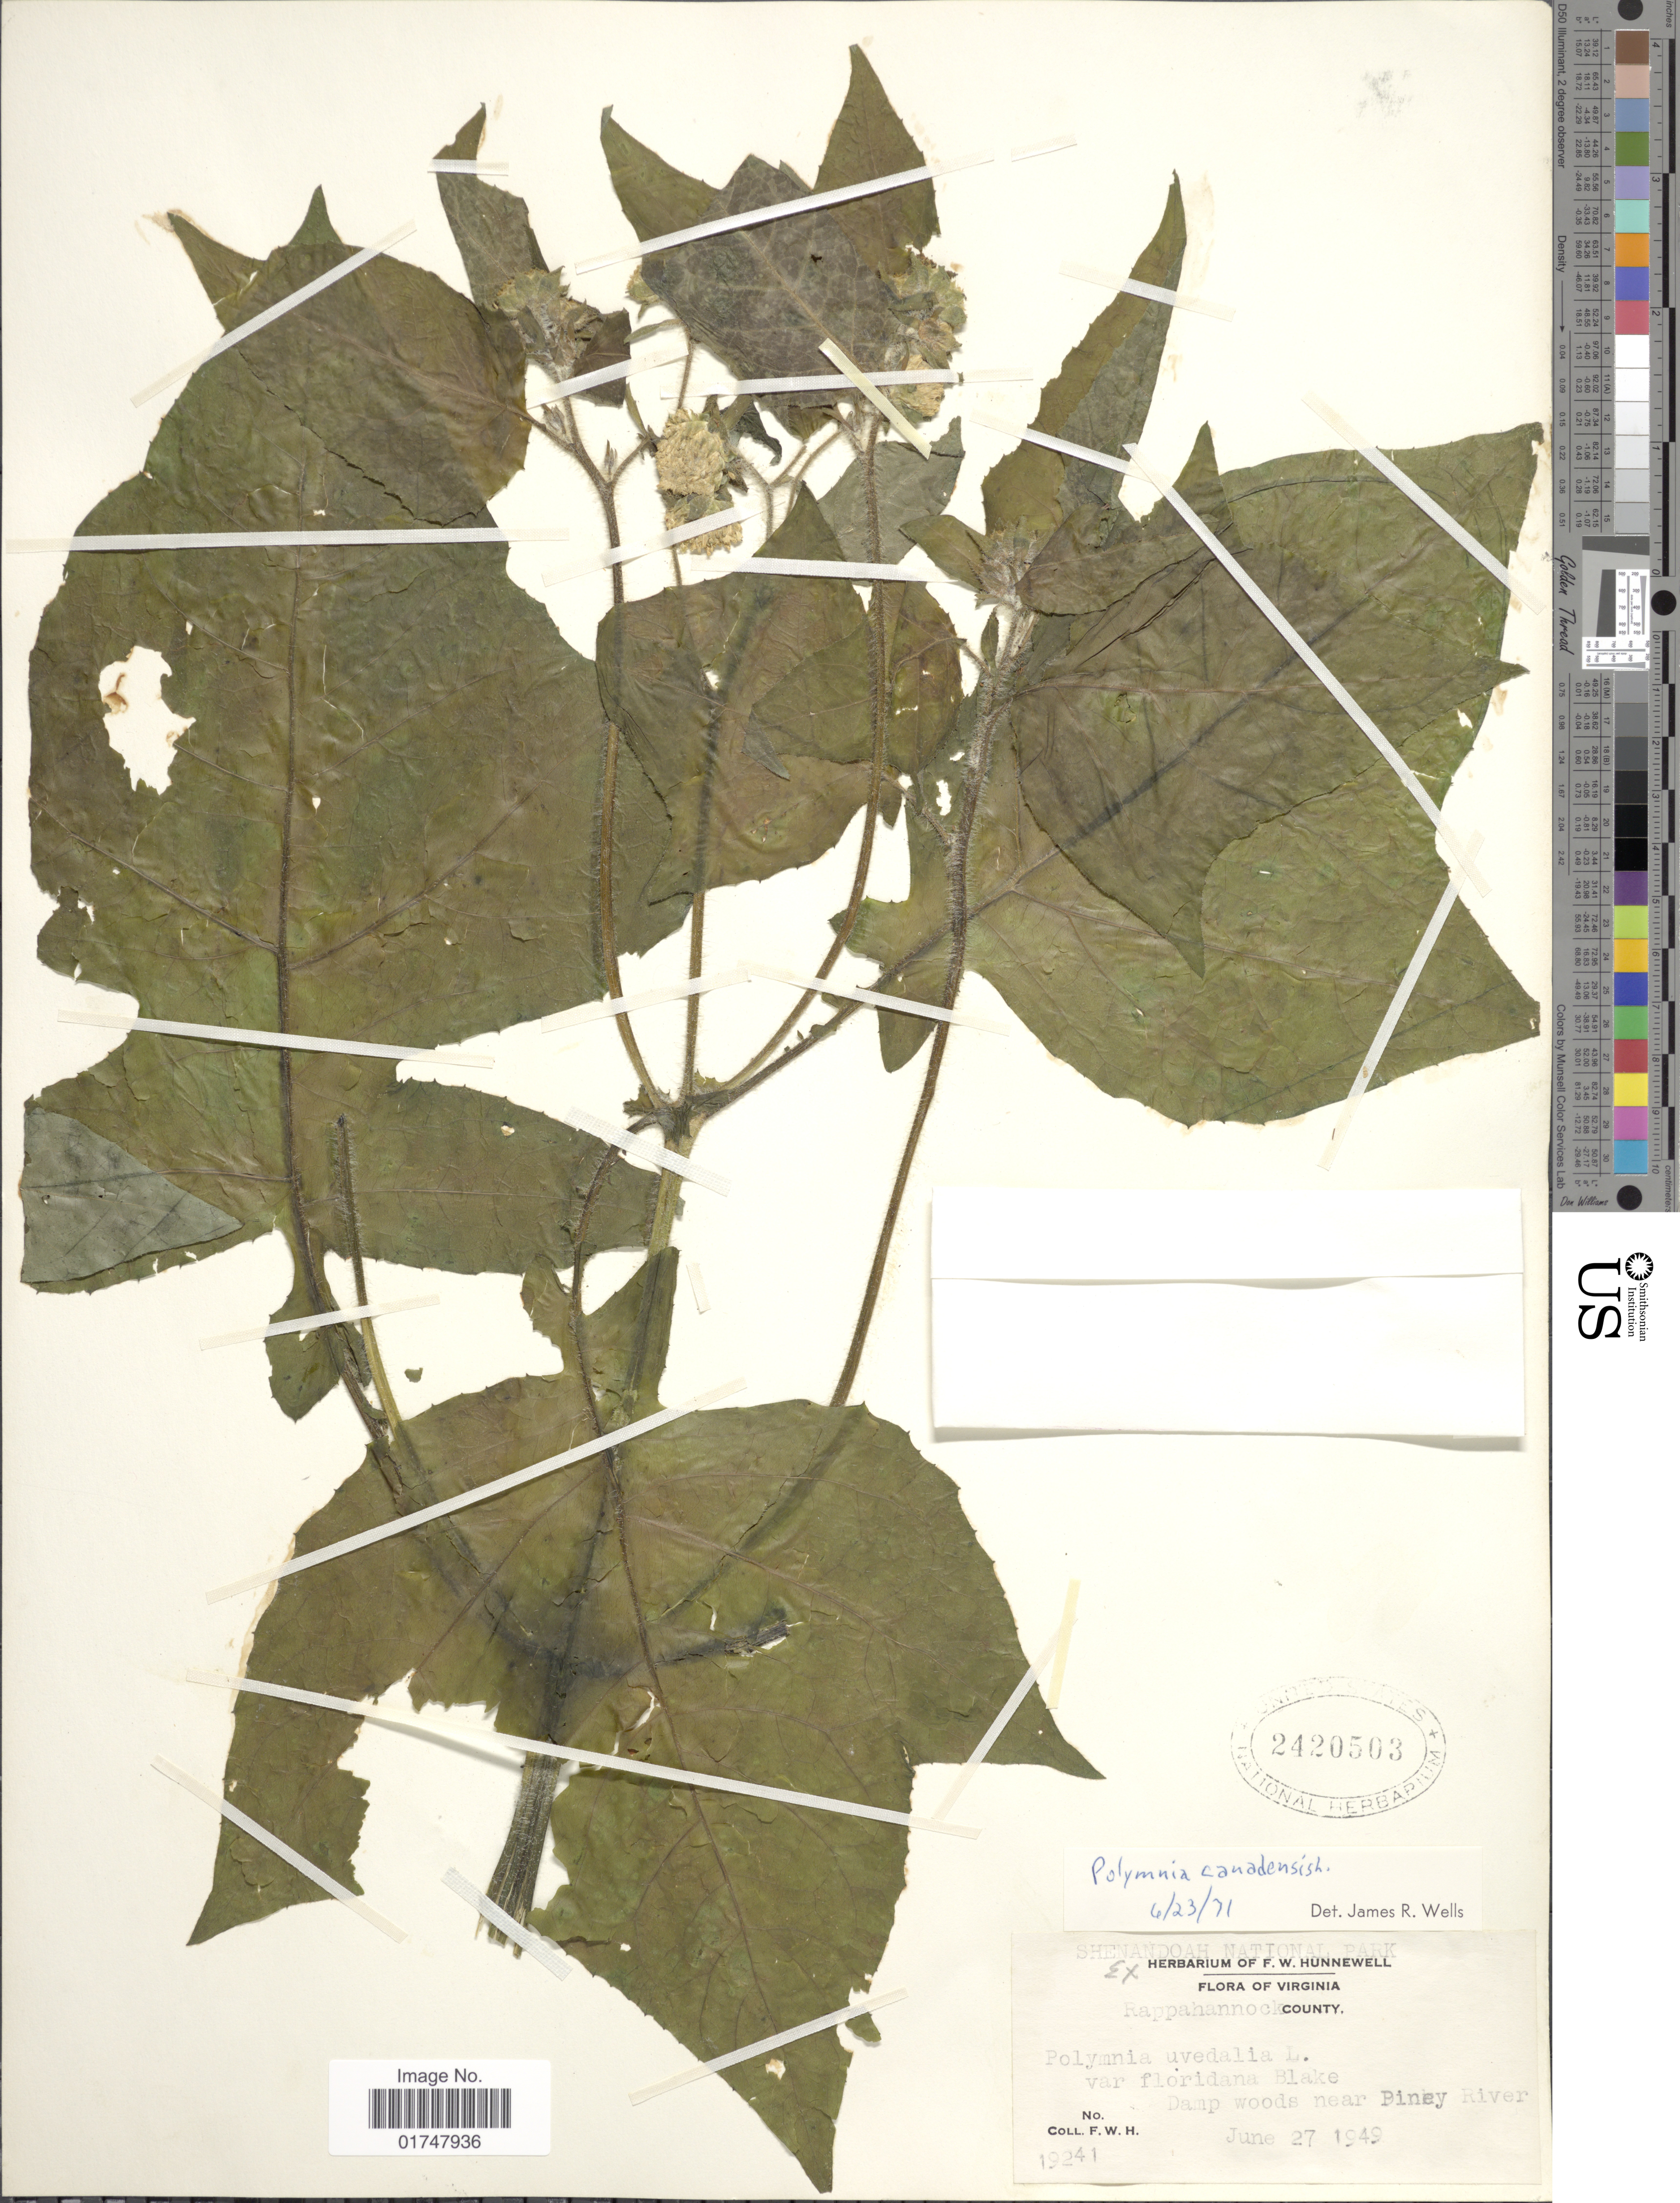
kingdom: Plantae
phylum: Tracheophyta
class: Magnoliopsida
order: Asterales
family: Asteraceae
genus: Polymnia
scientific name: Polymnia canadensis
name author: L.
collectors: F. Hunnewell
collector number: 19241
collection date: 1949-06-27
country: United States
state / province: Virginia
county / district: Rappahannock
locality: Shenandoah National Park, Rappahannock County. Damp Woods nearby Piney River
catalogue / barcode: US 2420503